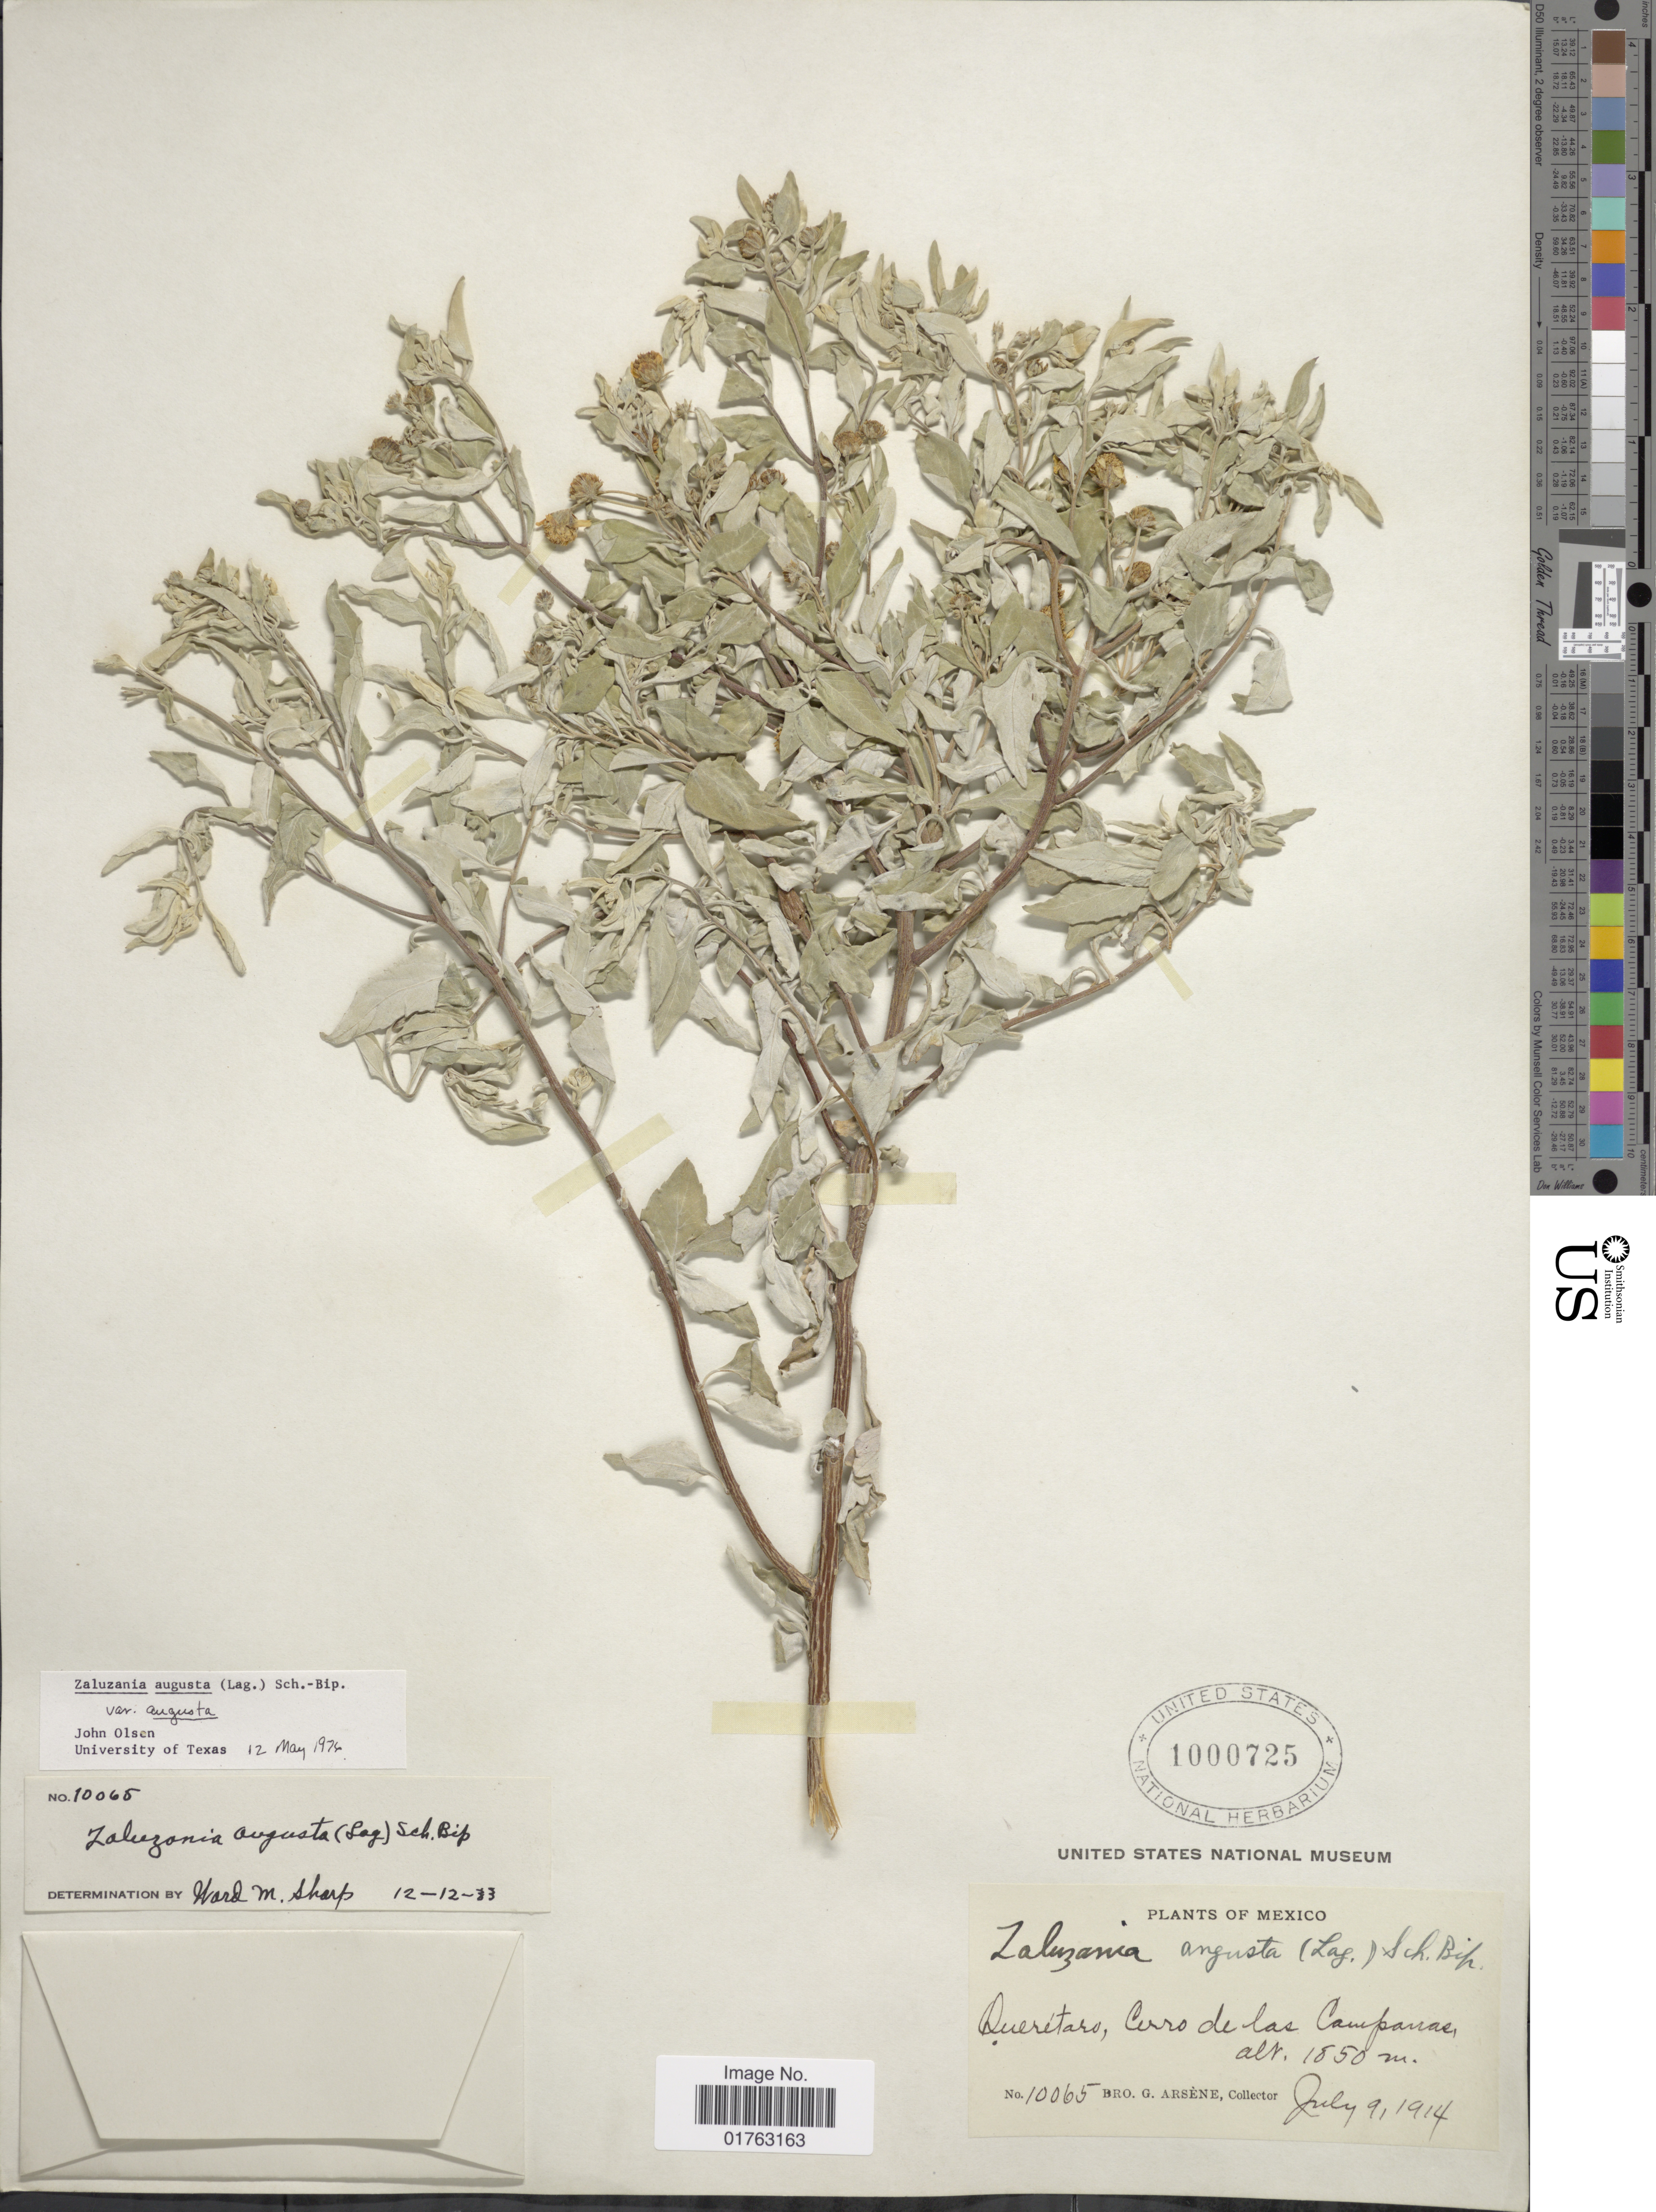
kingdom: Plantae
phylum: Tracheophyta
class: Magnoliopsida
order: Asterales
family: Asteraceae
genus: Zaluzania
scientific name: Zaluzania angusta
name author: (Lag.) Sch. Bip.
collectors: Bro. G. Arsène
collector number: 10065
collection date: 1914-07-09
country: Mexico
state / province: Querétaro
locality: Cerro de las Campanas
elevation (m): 1850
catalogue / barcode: US 1000725